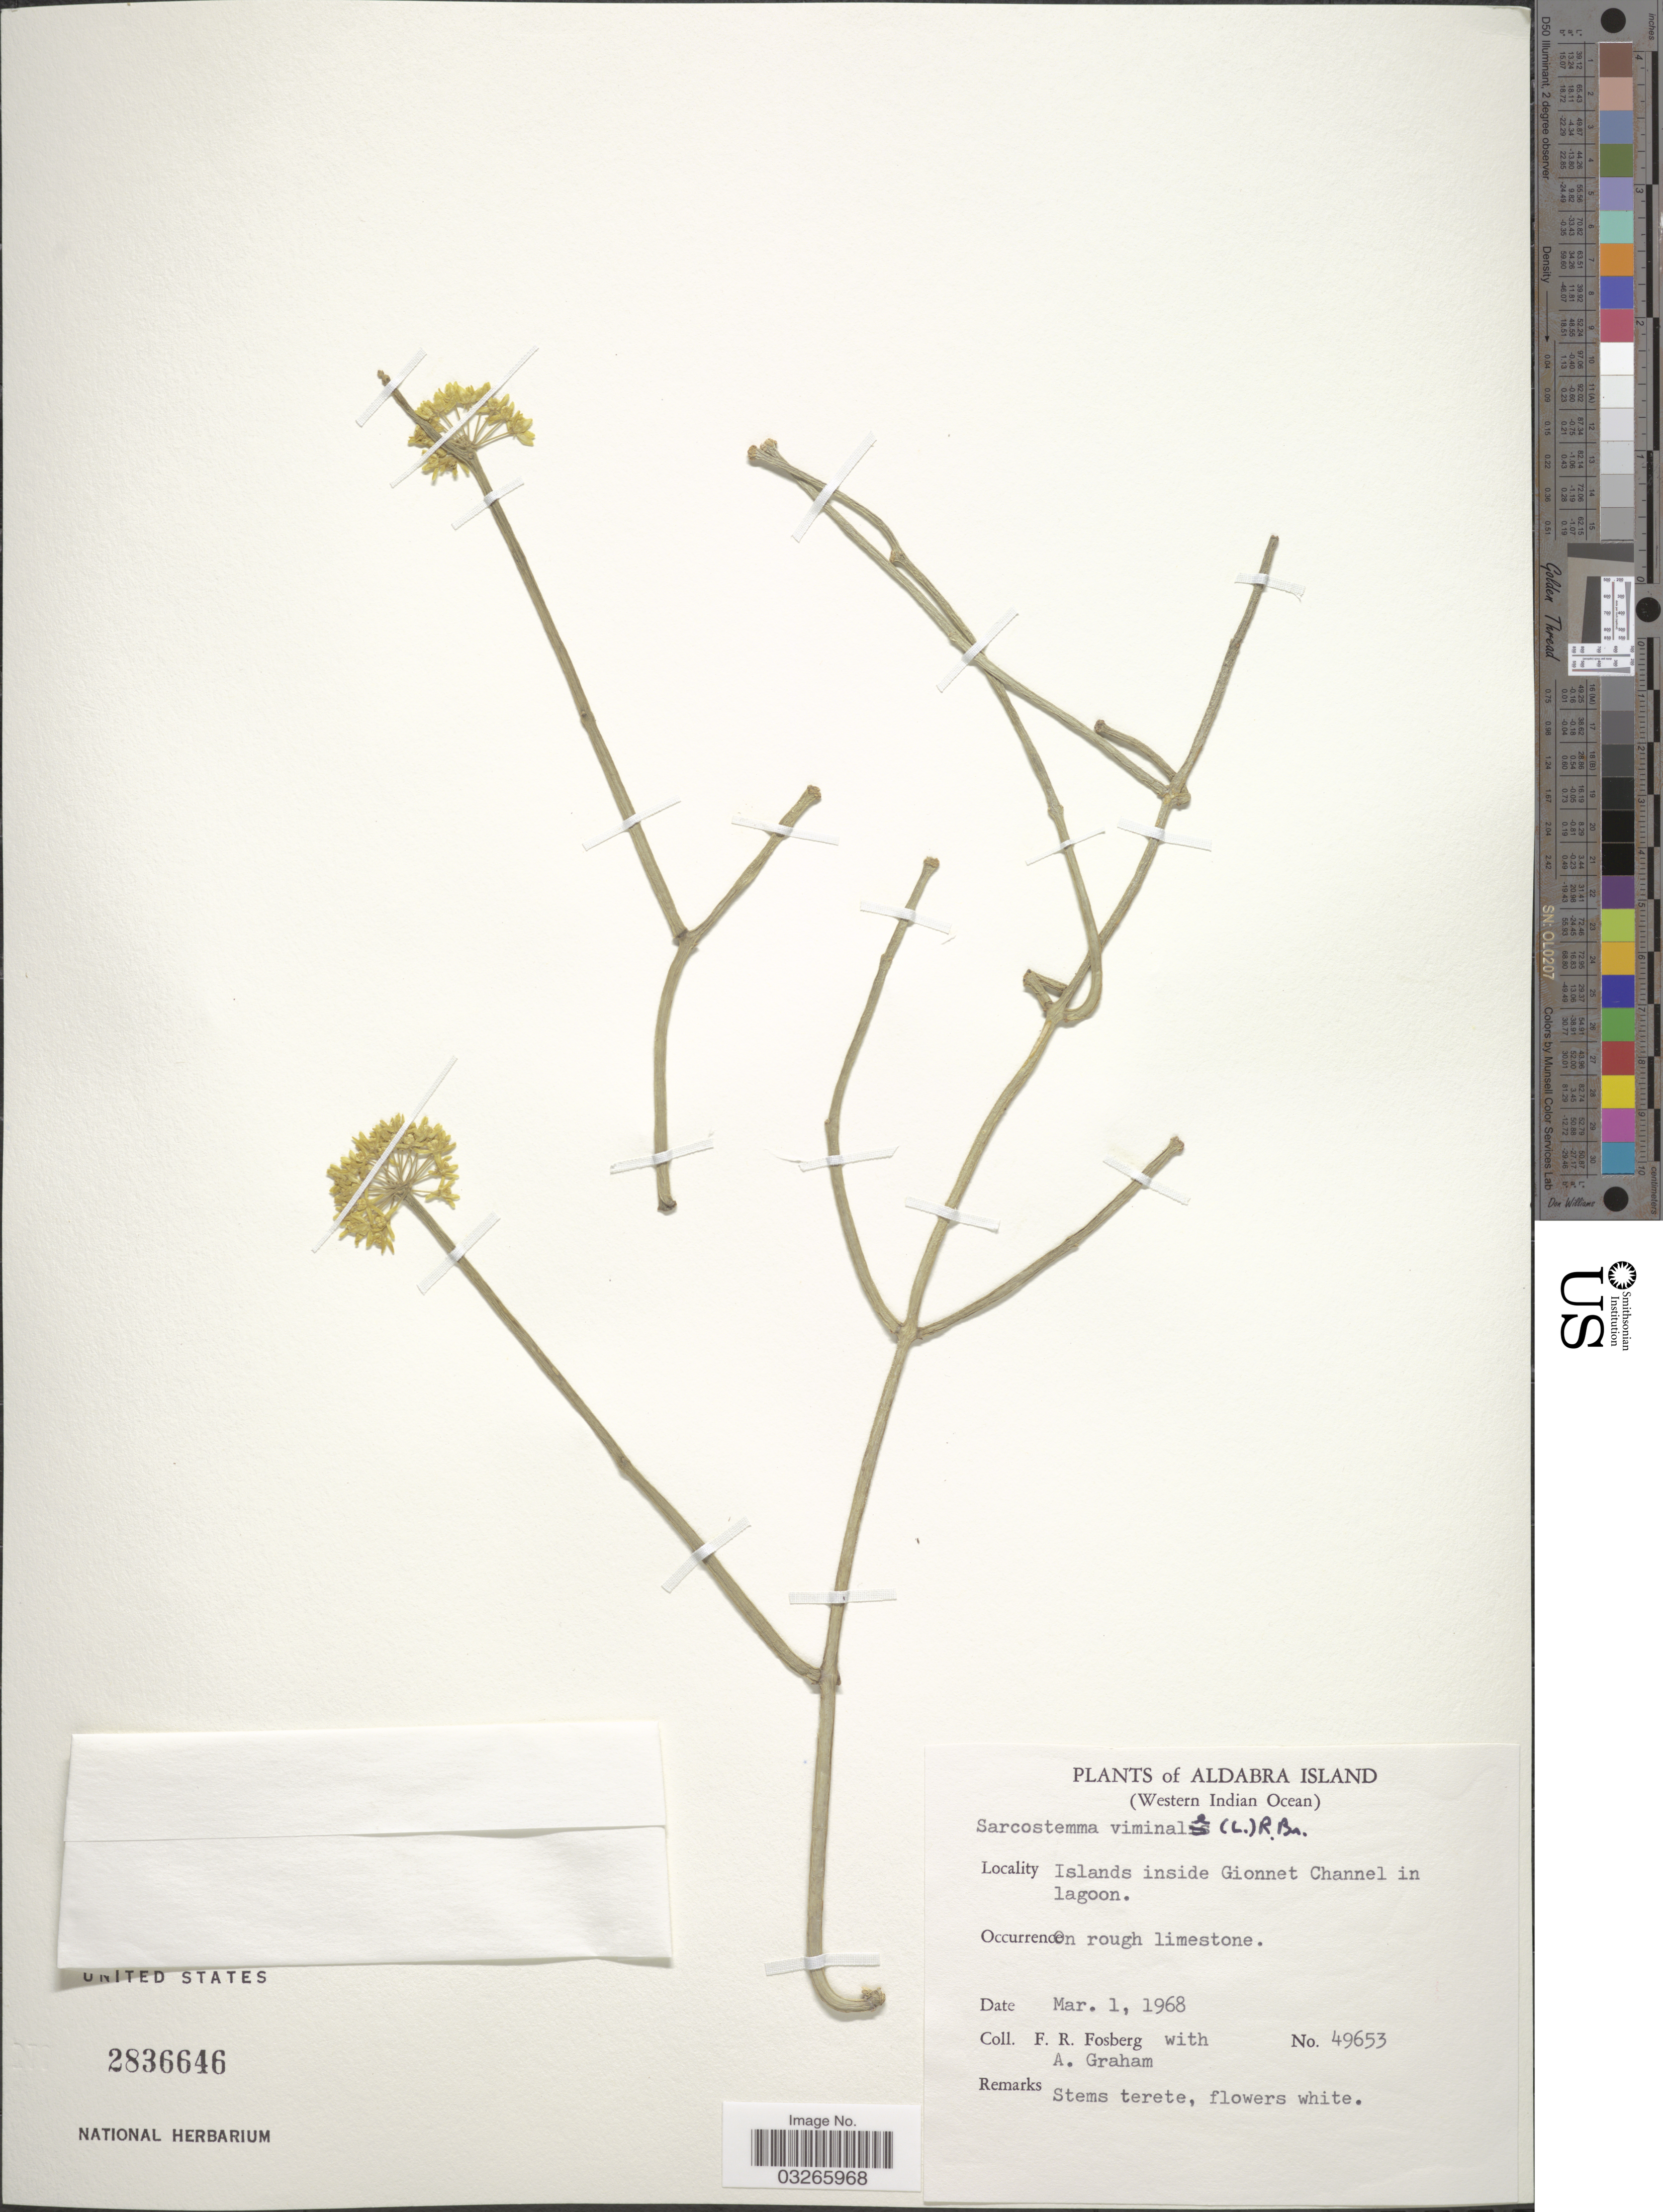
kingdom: Plantae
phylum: Tracheophyta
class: Magnoliopsida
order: Gentianales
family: Apocynaceae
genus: Sarcostemma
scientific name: Sarcostemma viminale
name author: (Linn) R. Br.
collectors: F. R. Fosberg & A. Graham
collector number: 49653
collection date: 1968-03-01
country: Seychelles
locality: Aldabra Island. (Western Indian Ocean). Islands inside Gionnet Channel in lagoon.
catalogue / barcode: US 2836646